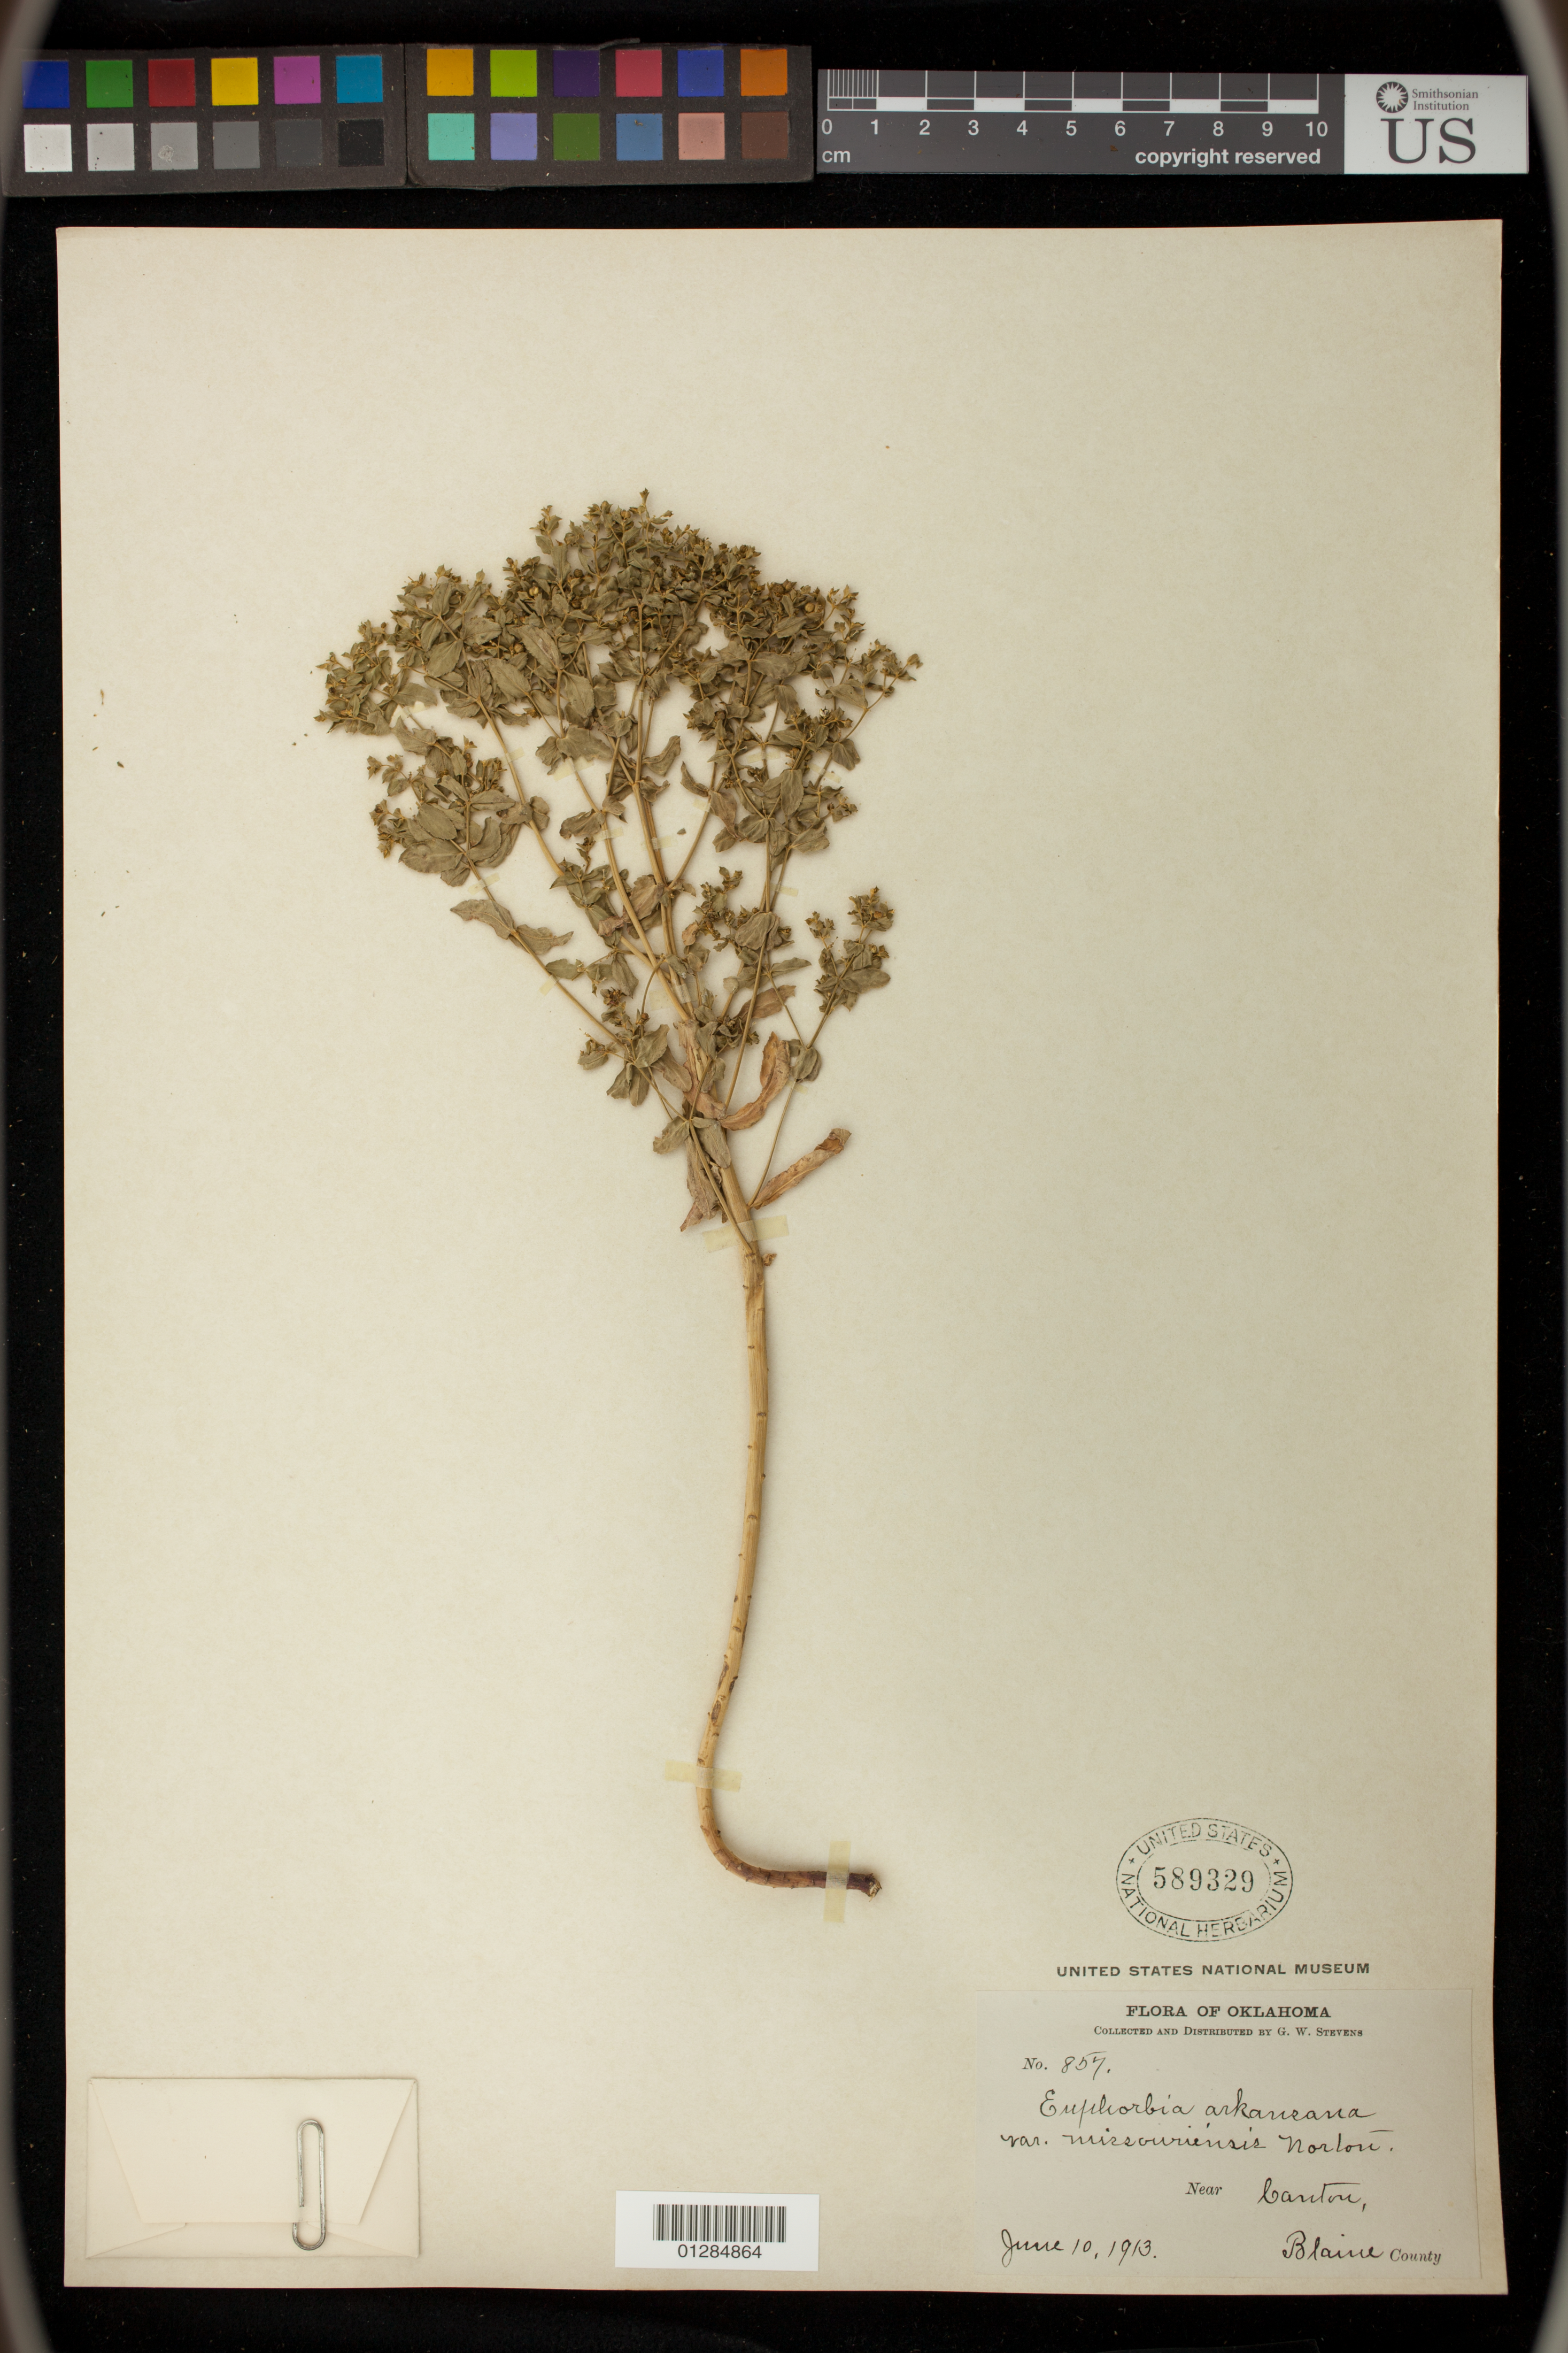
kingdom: Plantae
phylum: Tracheophyta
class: Magnoliopsida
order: Malpighiales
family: Euphorbiaceae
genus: Euphorbia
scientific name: Euphorbia spathulata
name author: Lam.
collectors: G. W. Stevens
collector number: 857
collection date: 1913-06-10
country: United States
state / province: Oklahoma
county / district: Blaine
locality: near Canton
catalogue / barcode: US 589329